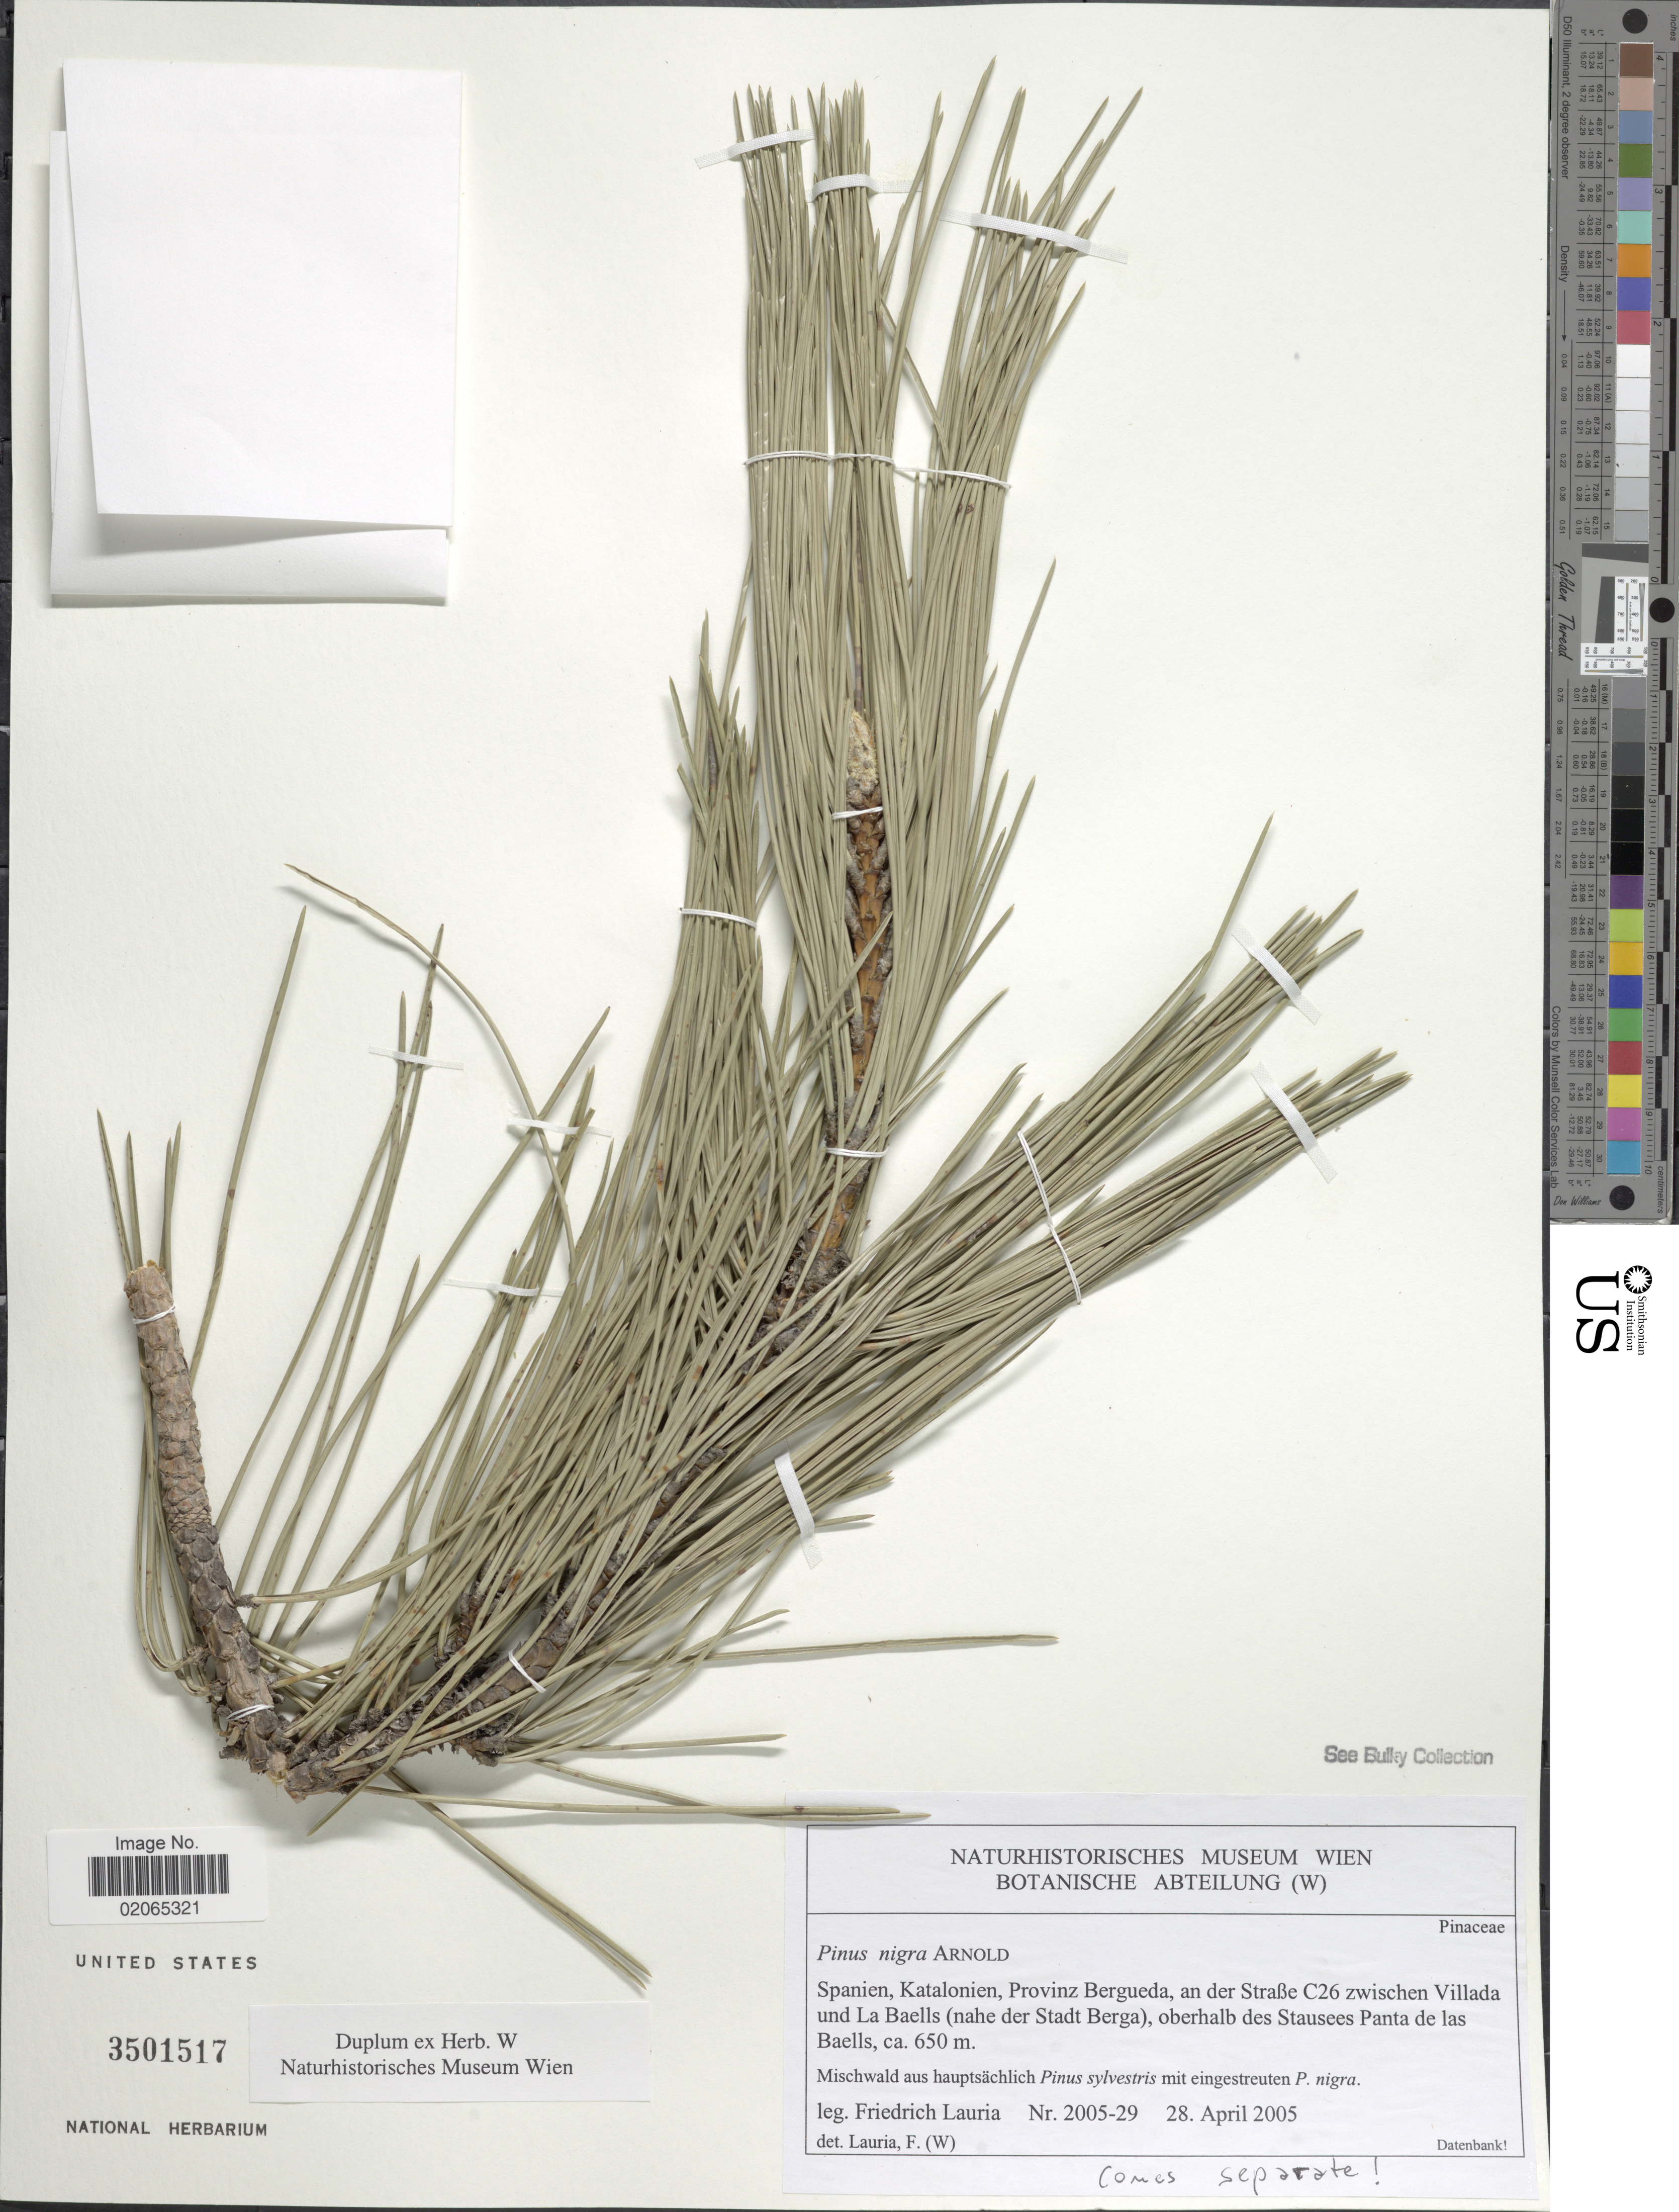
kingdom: Plantae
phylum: Tracheophyta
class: Pinopsida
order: Pinales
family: Pinaceae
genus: Pinus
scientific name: Pinus nigra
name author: Arnold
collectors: F. Lauria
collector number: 2005-29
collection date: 2005-04-28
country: Spain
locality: Spanien, Katalonien, Provinz Bergueda, an der Straße C26 zwischen Villada und La Baells (nahe der Stadt Berga), oberhalb des Stausees Panta de las Baells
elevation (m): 650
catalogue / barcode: US 3501517